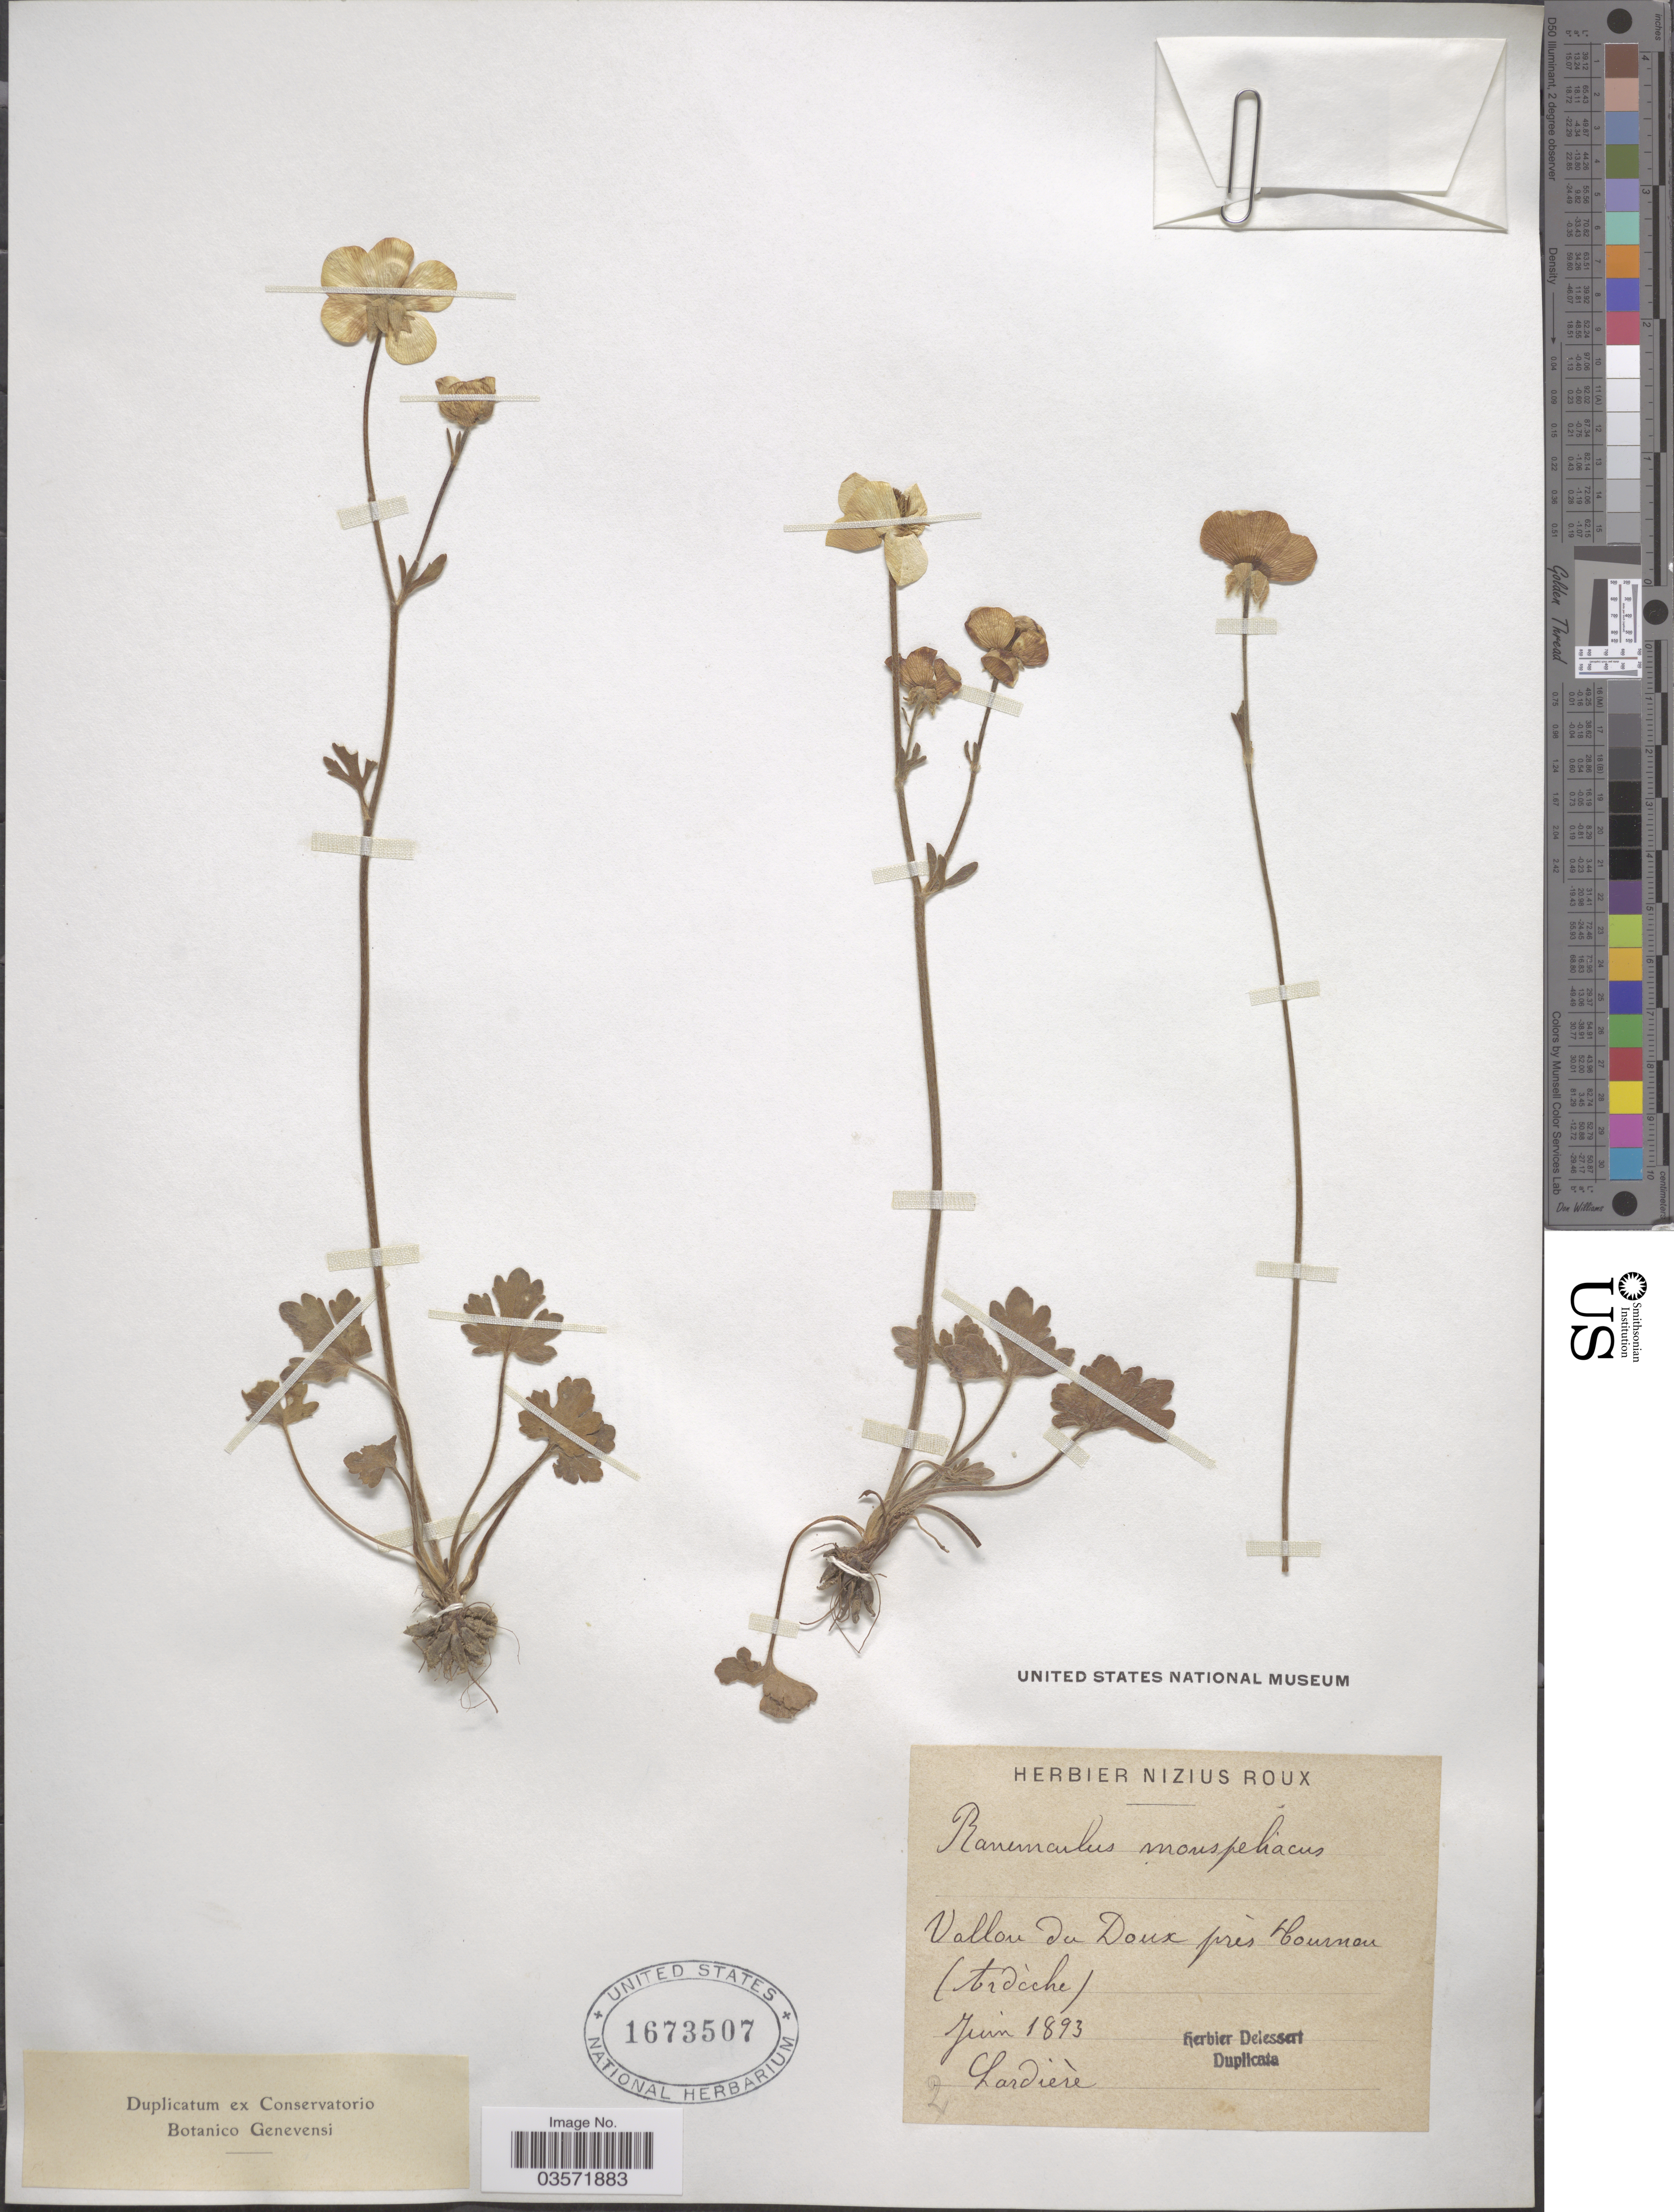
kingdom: Plantae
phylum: Tracheophyta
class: Magnoliopsida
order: Ranunculales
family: Ranunculaceae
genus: Ranunculus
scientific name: Ranunculus monspeliacus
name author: L.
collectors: Lardière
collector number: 2*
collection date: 1893-06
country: France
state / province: Auvergne-Rhône-Alpes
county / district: Ardèche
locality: Vallon du Doux près Tournon (Ardèche).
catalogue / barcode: US 1673507